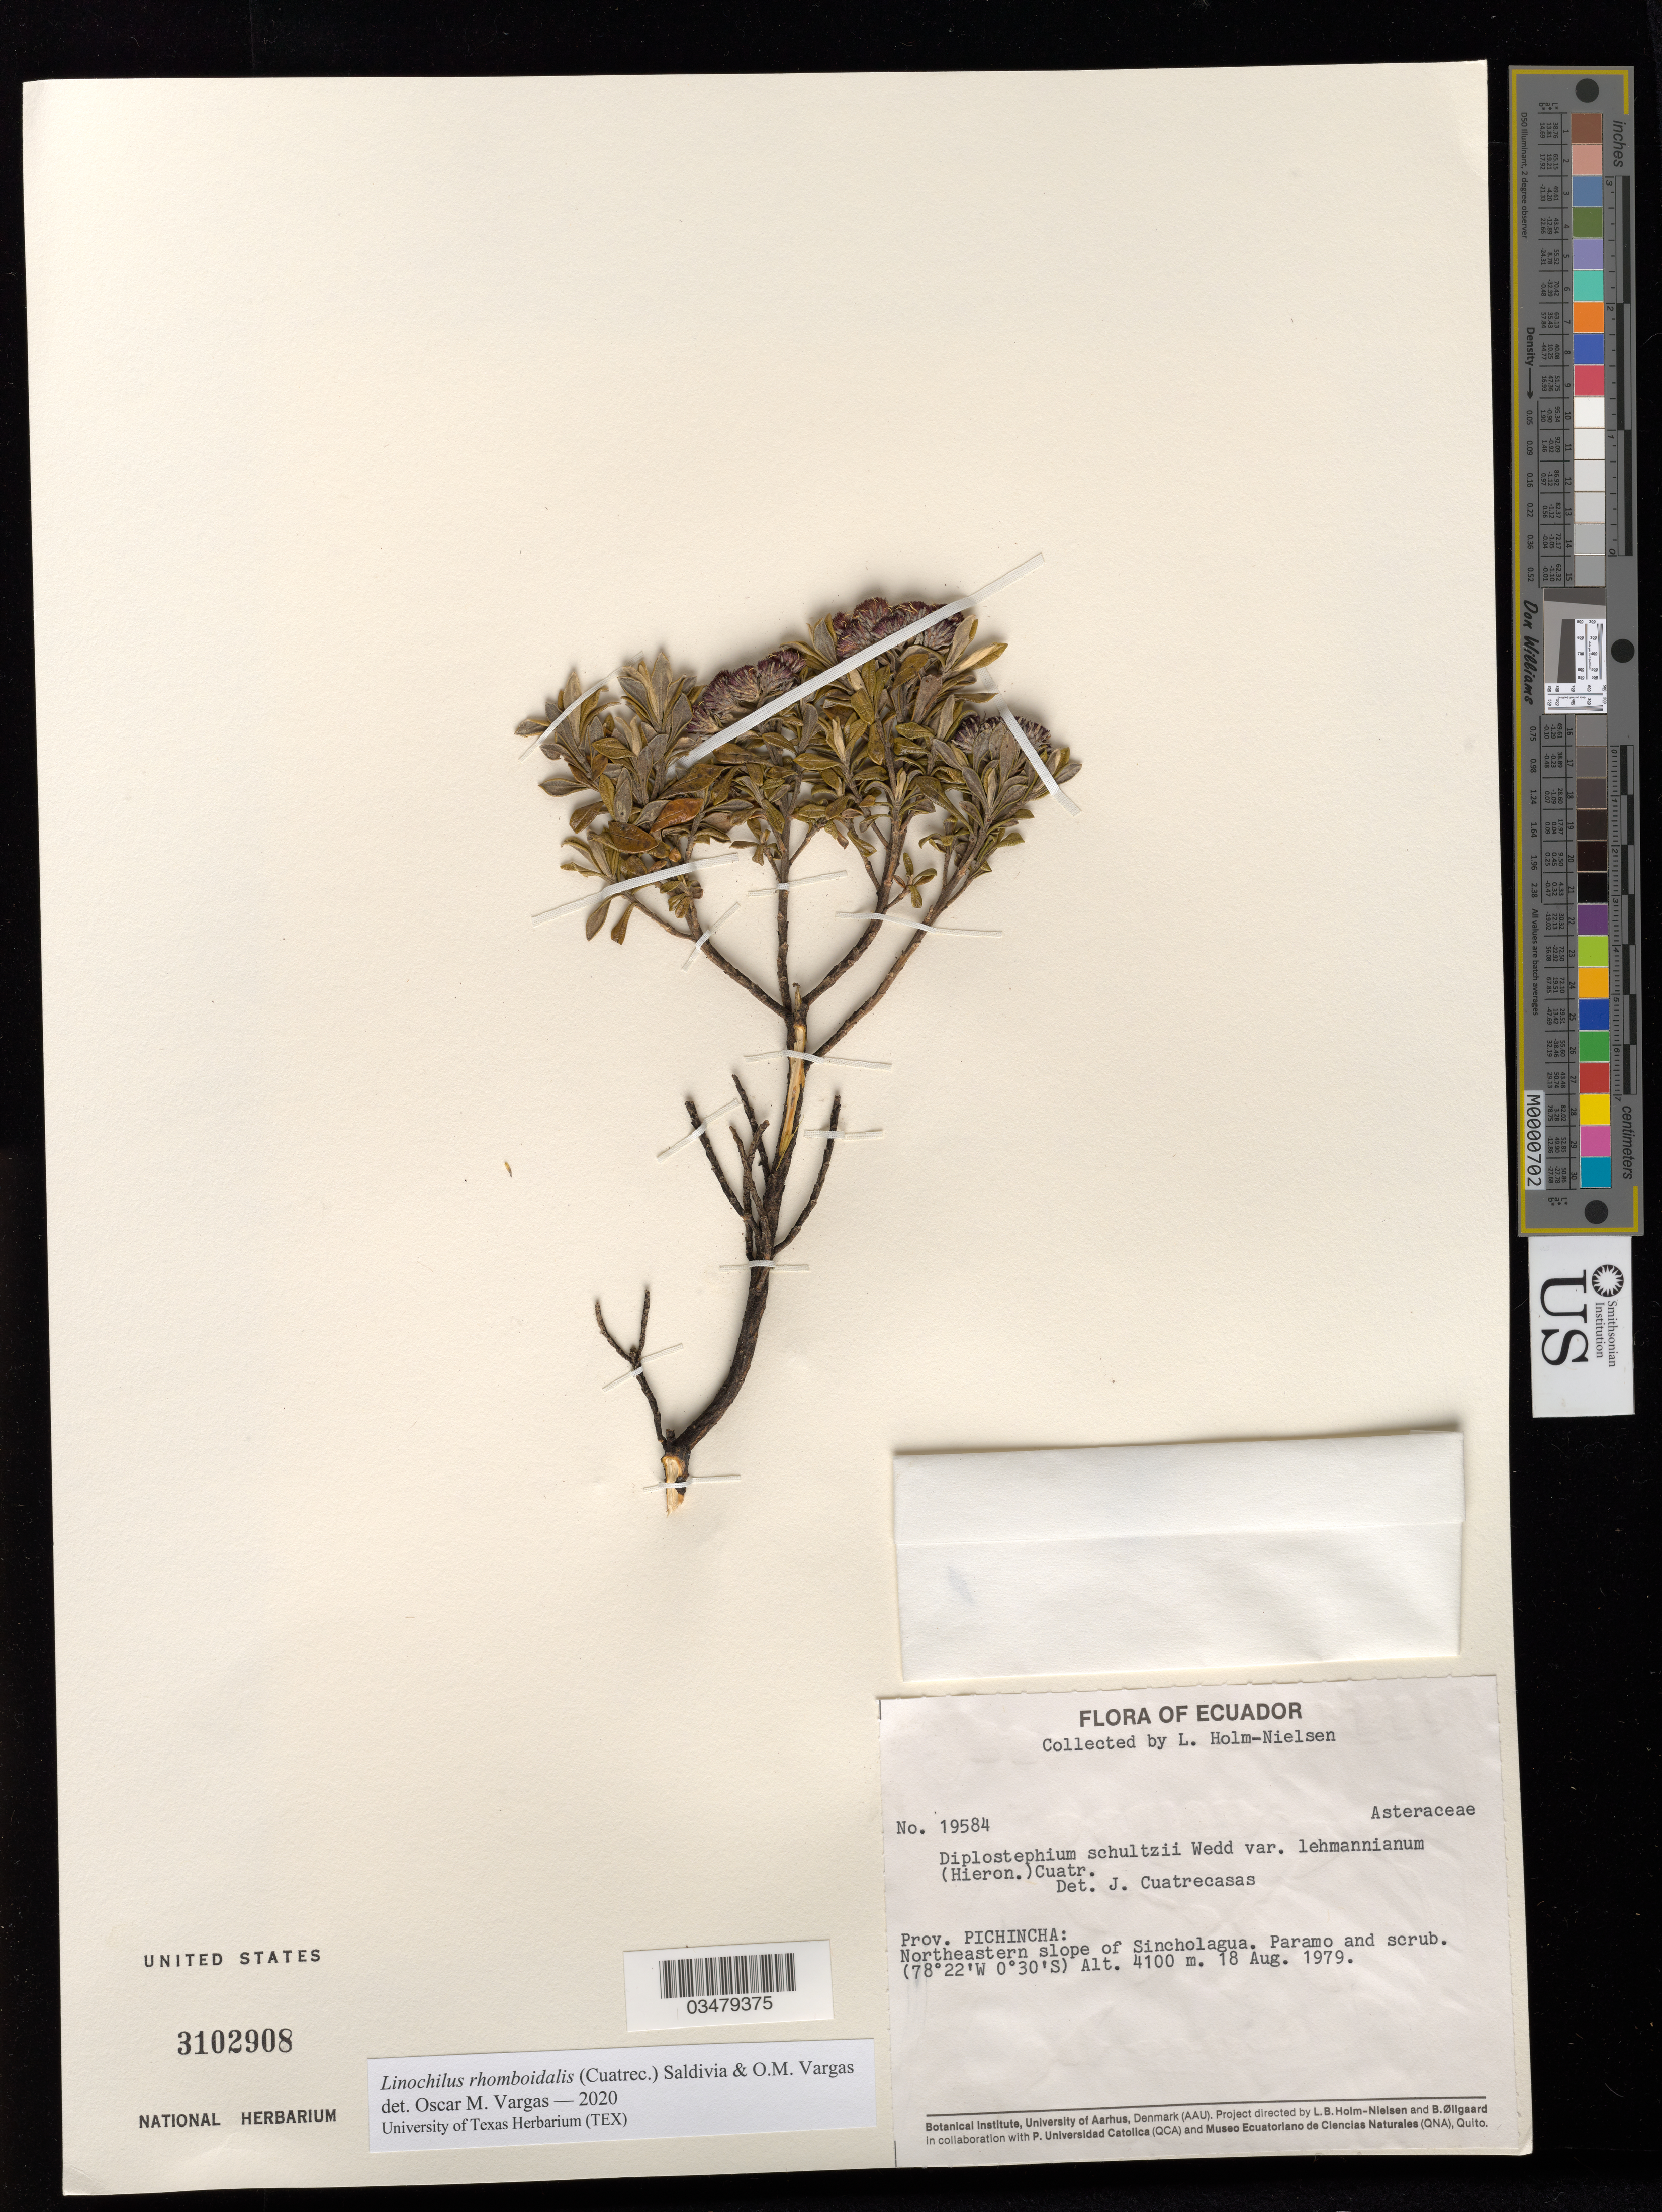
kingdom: Plantae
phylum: Tracheophyta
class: Magnoliopsida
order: Asterales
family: Asteraceae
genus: Linochilus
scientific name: Linochilus rhomboidalis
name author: (Cuatrec.) Saldivia & O.M. Vargas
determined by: Vargas, Oscar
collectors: L. Holm-Nielsen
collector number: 19584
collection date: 1979-08-18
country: Ecuador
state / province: Pichincha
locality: NE slope of Sincholagua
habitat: Paramo and shrub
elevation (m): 4100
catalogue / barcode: US 3102908